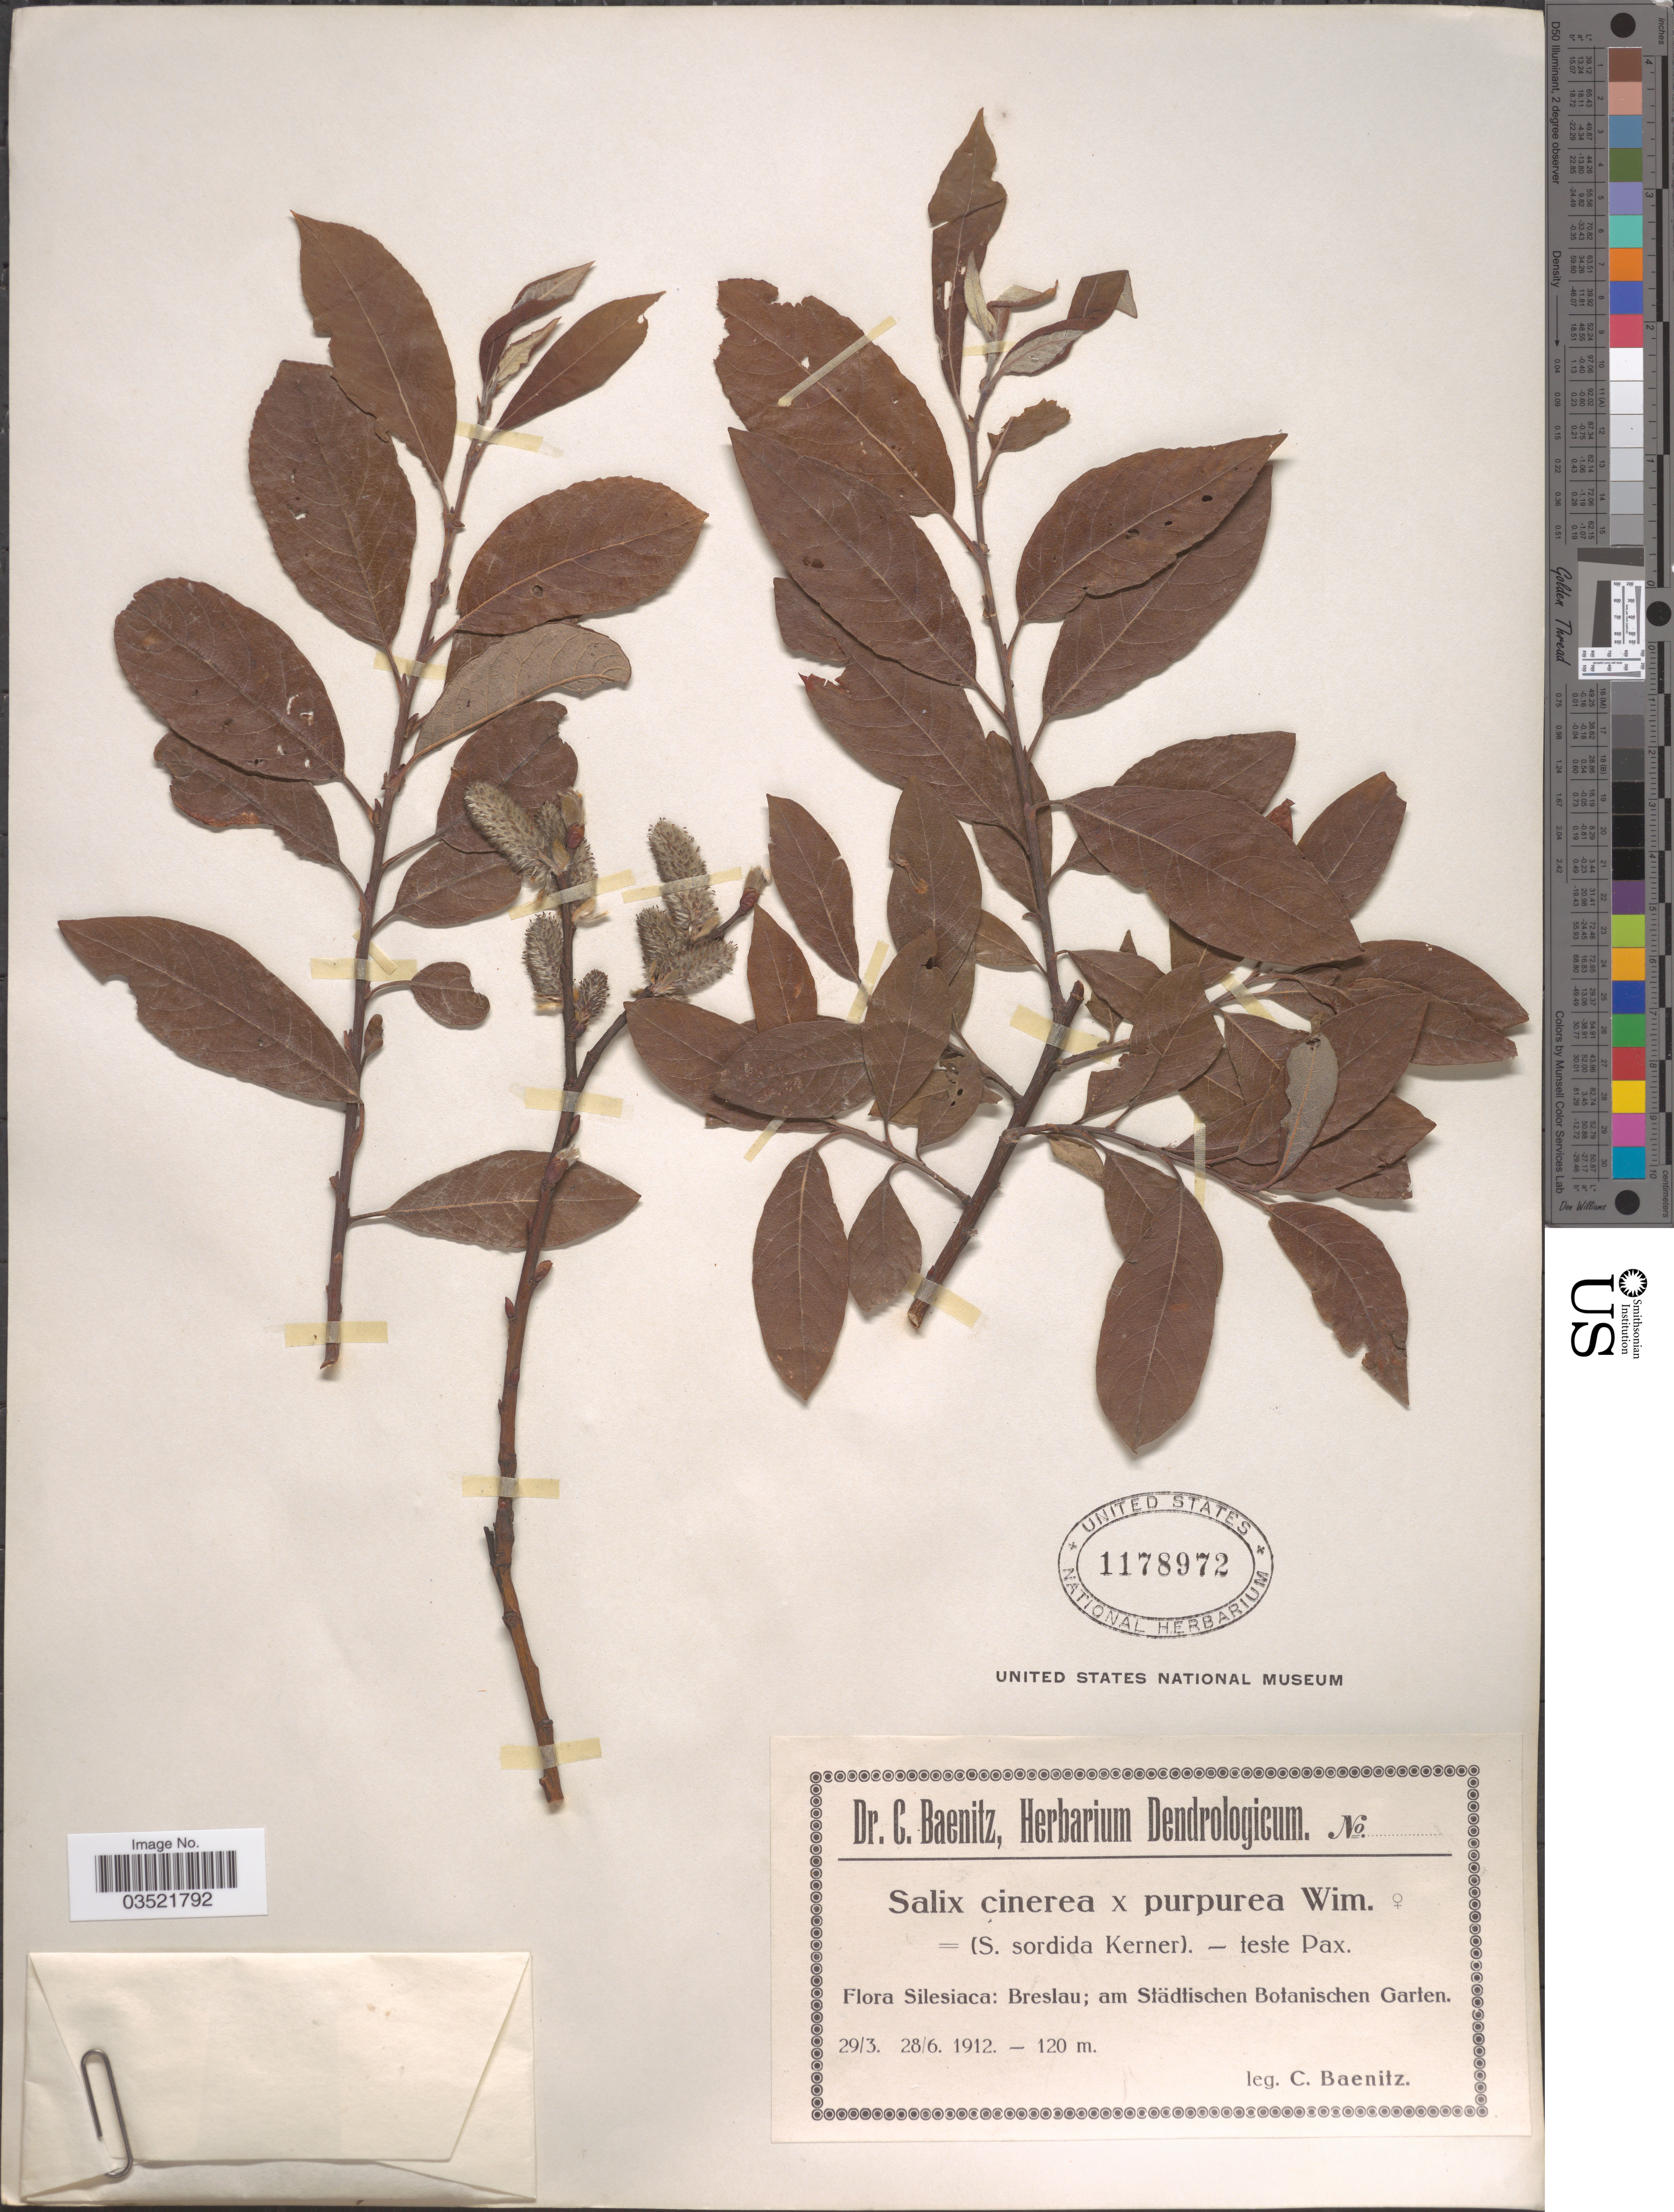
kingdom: Plantae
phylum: Tracheophyta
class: Magnoliopsida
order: Malpighiales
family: Salicaceae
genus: Salix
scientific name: Salix cinerea x S. purpurea L.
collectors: C. G. Baenitz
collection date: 1912-03-29/1912-06-08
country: Poland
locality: Silesiaca: Breslau; am Städtischen Botanischen Garten.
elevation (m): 120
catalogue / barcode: US 1178972